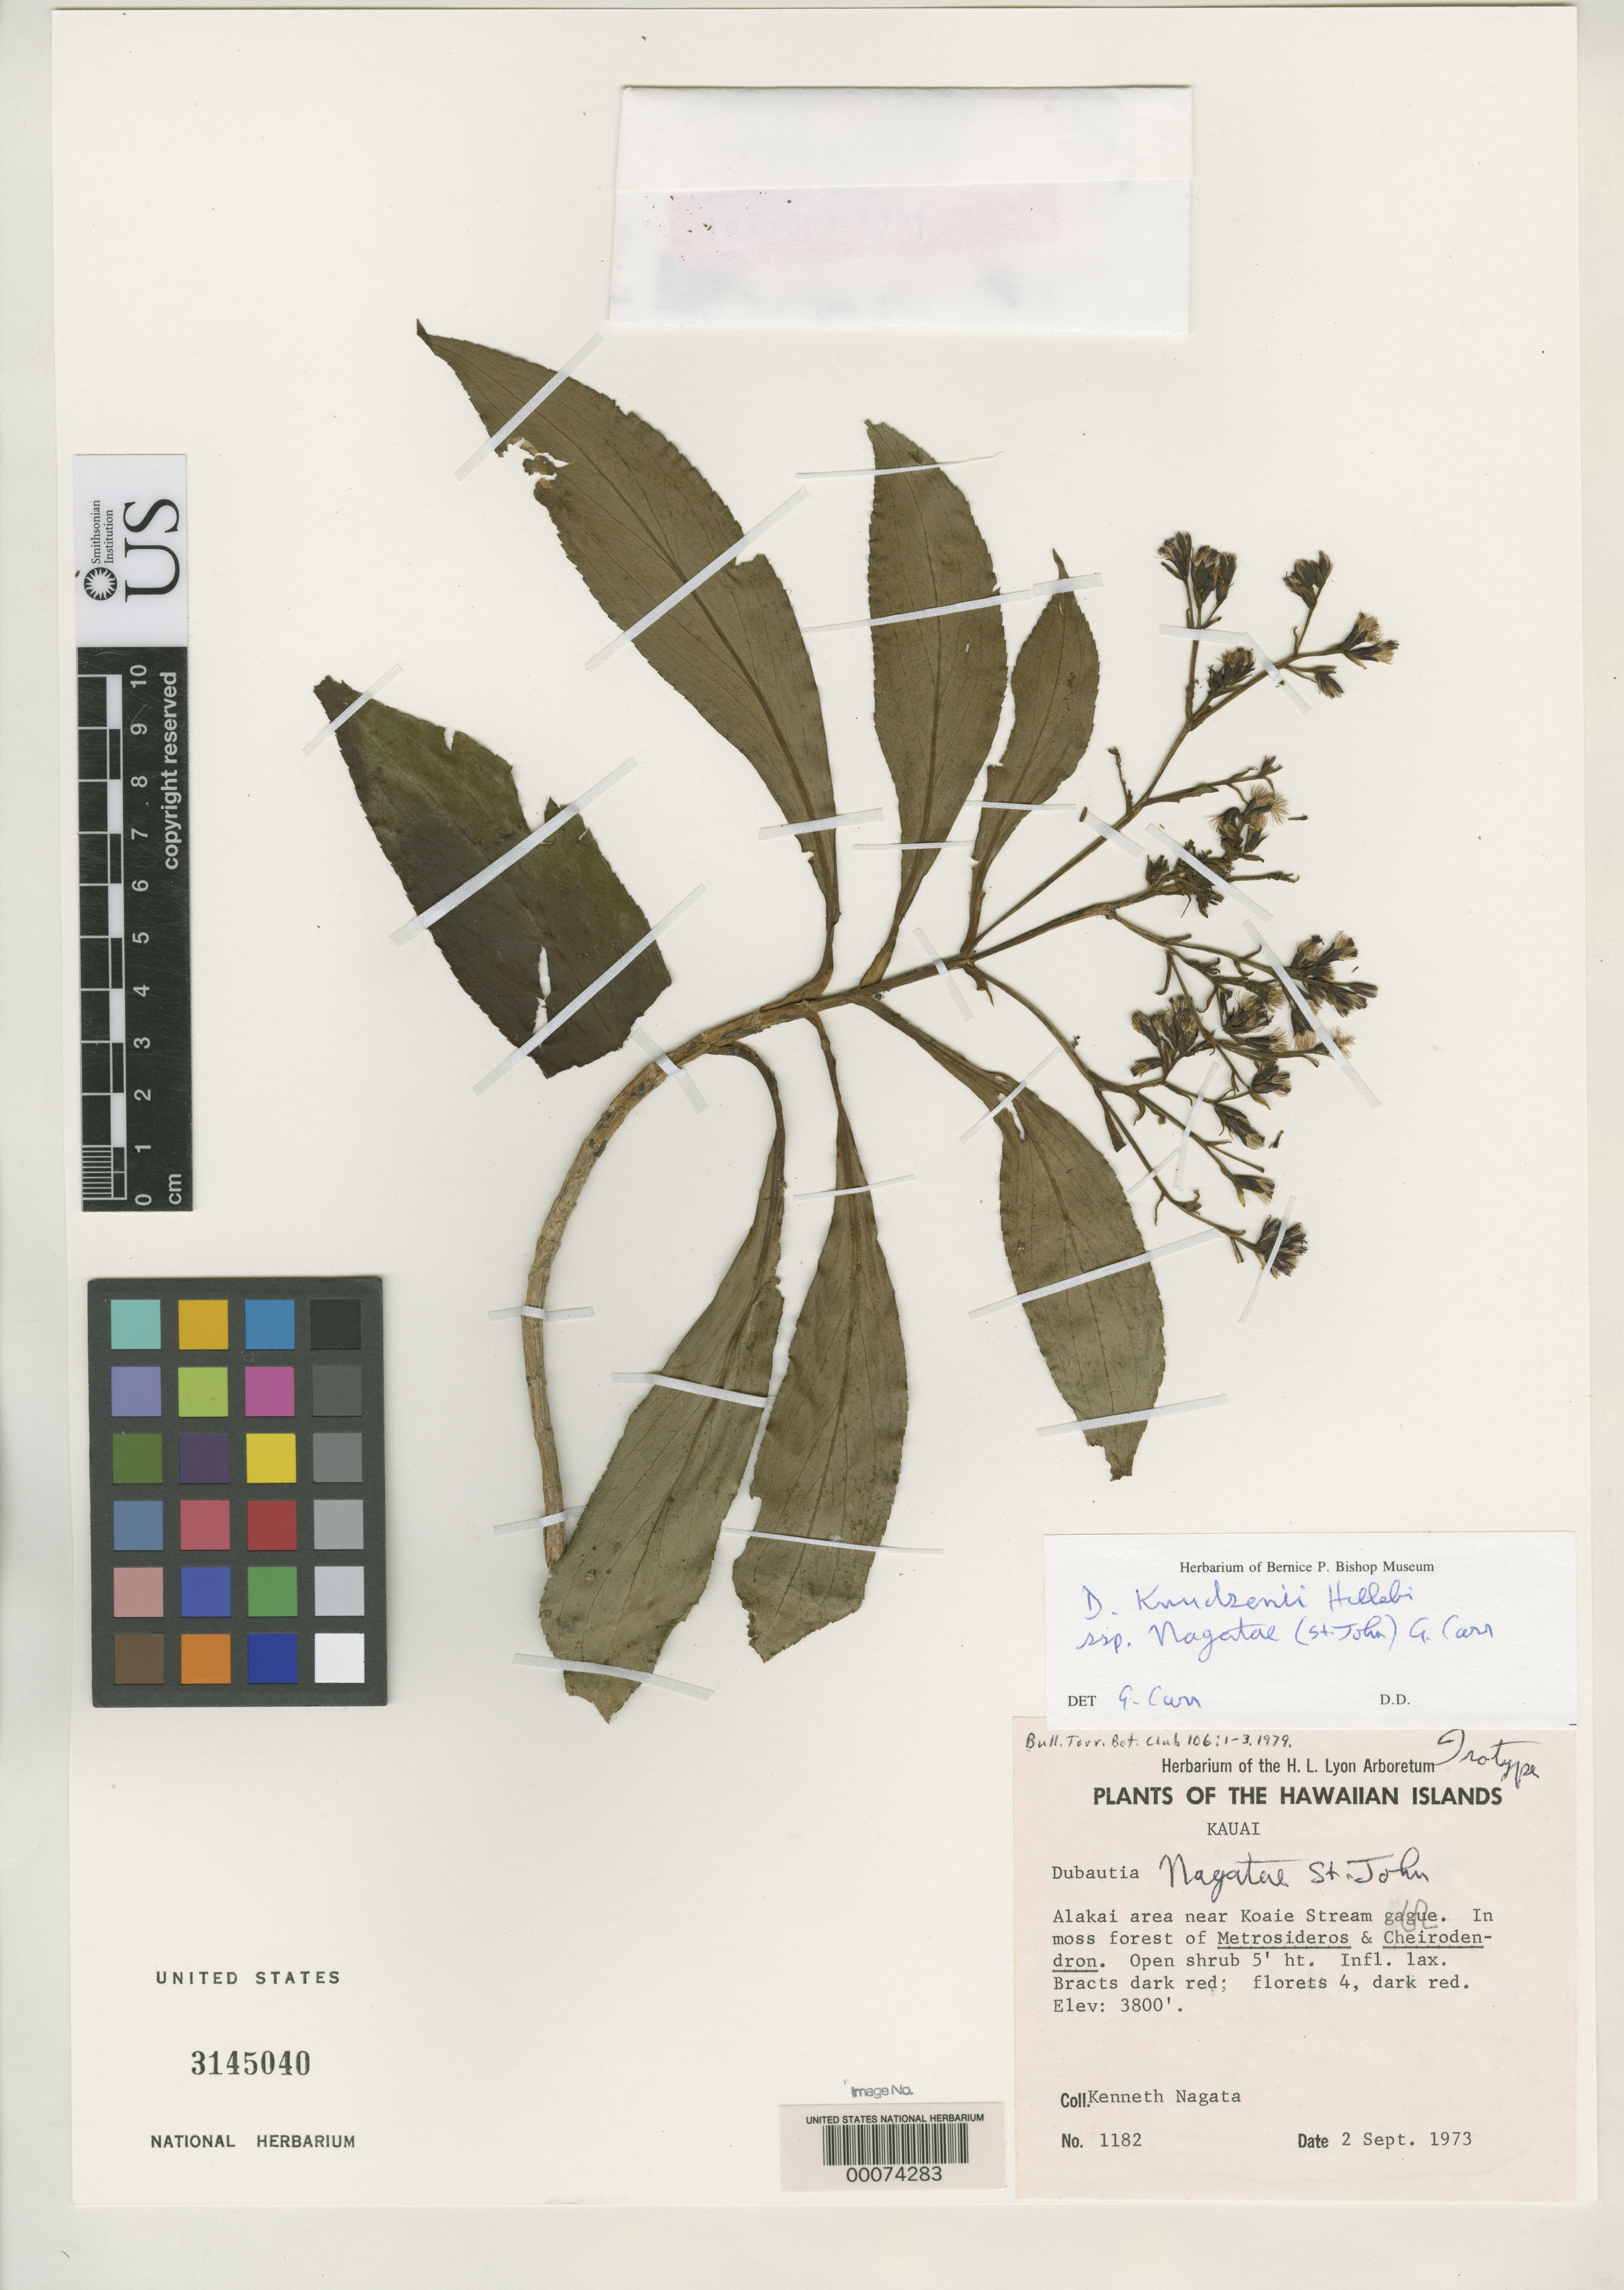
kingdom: Plantae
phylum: Tracheophyta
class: Magnoliopsida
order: Asterales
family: Asteraceae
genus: Dubautia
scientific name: Dubautia nagatae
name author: H. St. John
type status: Isotype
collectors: K. Nagata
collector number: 1182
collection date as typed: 02 Sep 1973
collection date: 1973-09-02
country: United States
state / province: Hawaii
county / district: Kauai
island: Kaua'i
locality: Alakai area near Koaiae Stream Gauge.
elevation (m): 1158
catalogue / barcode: US 3145040